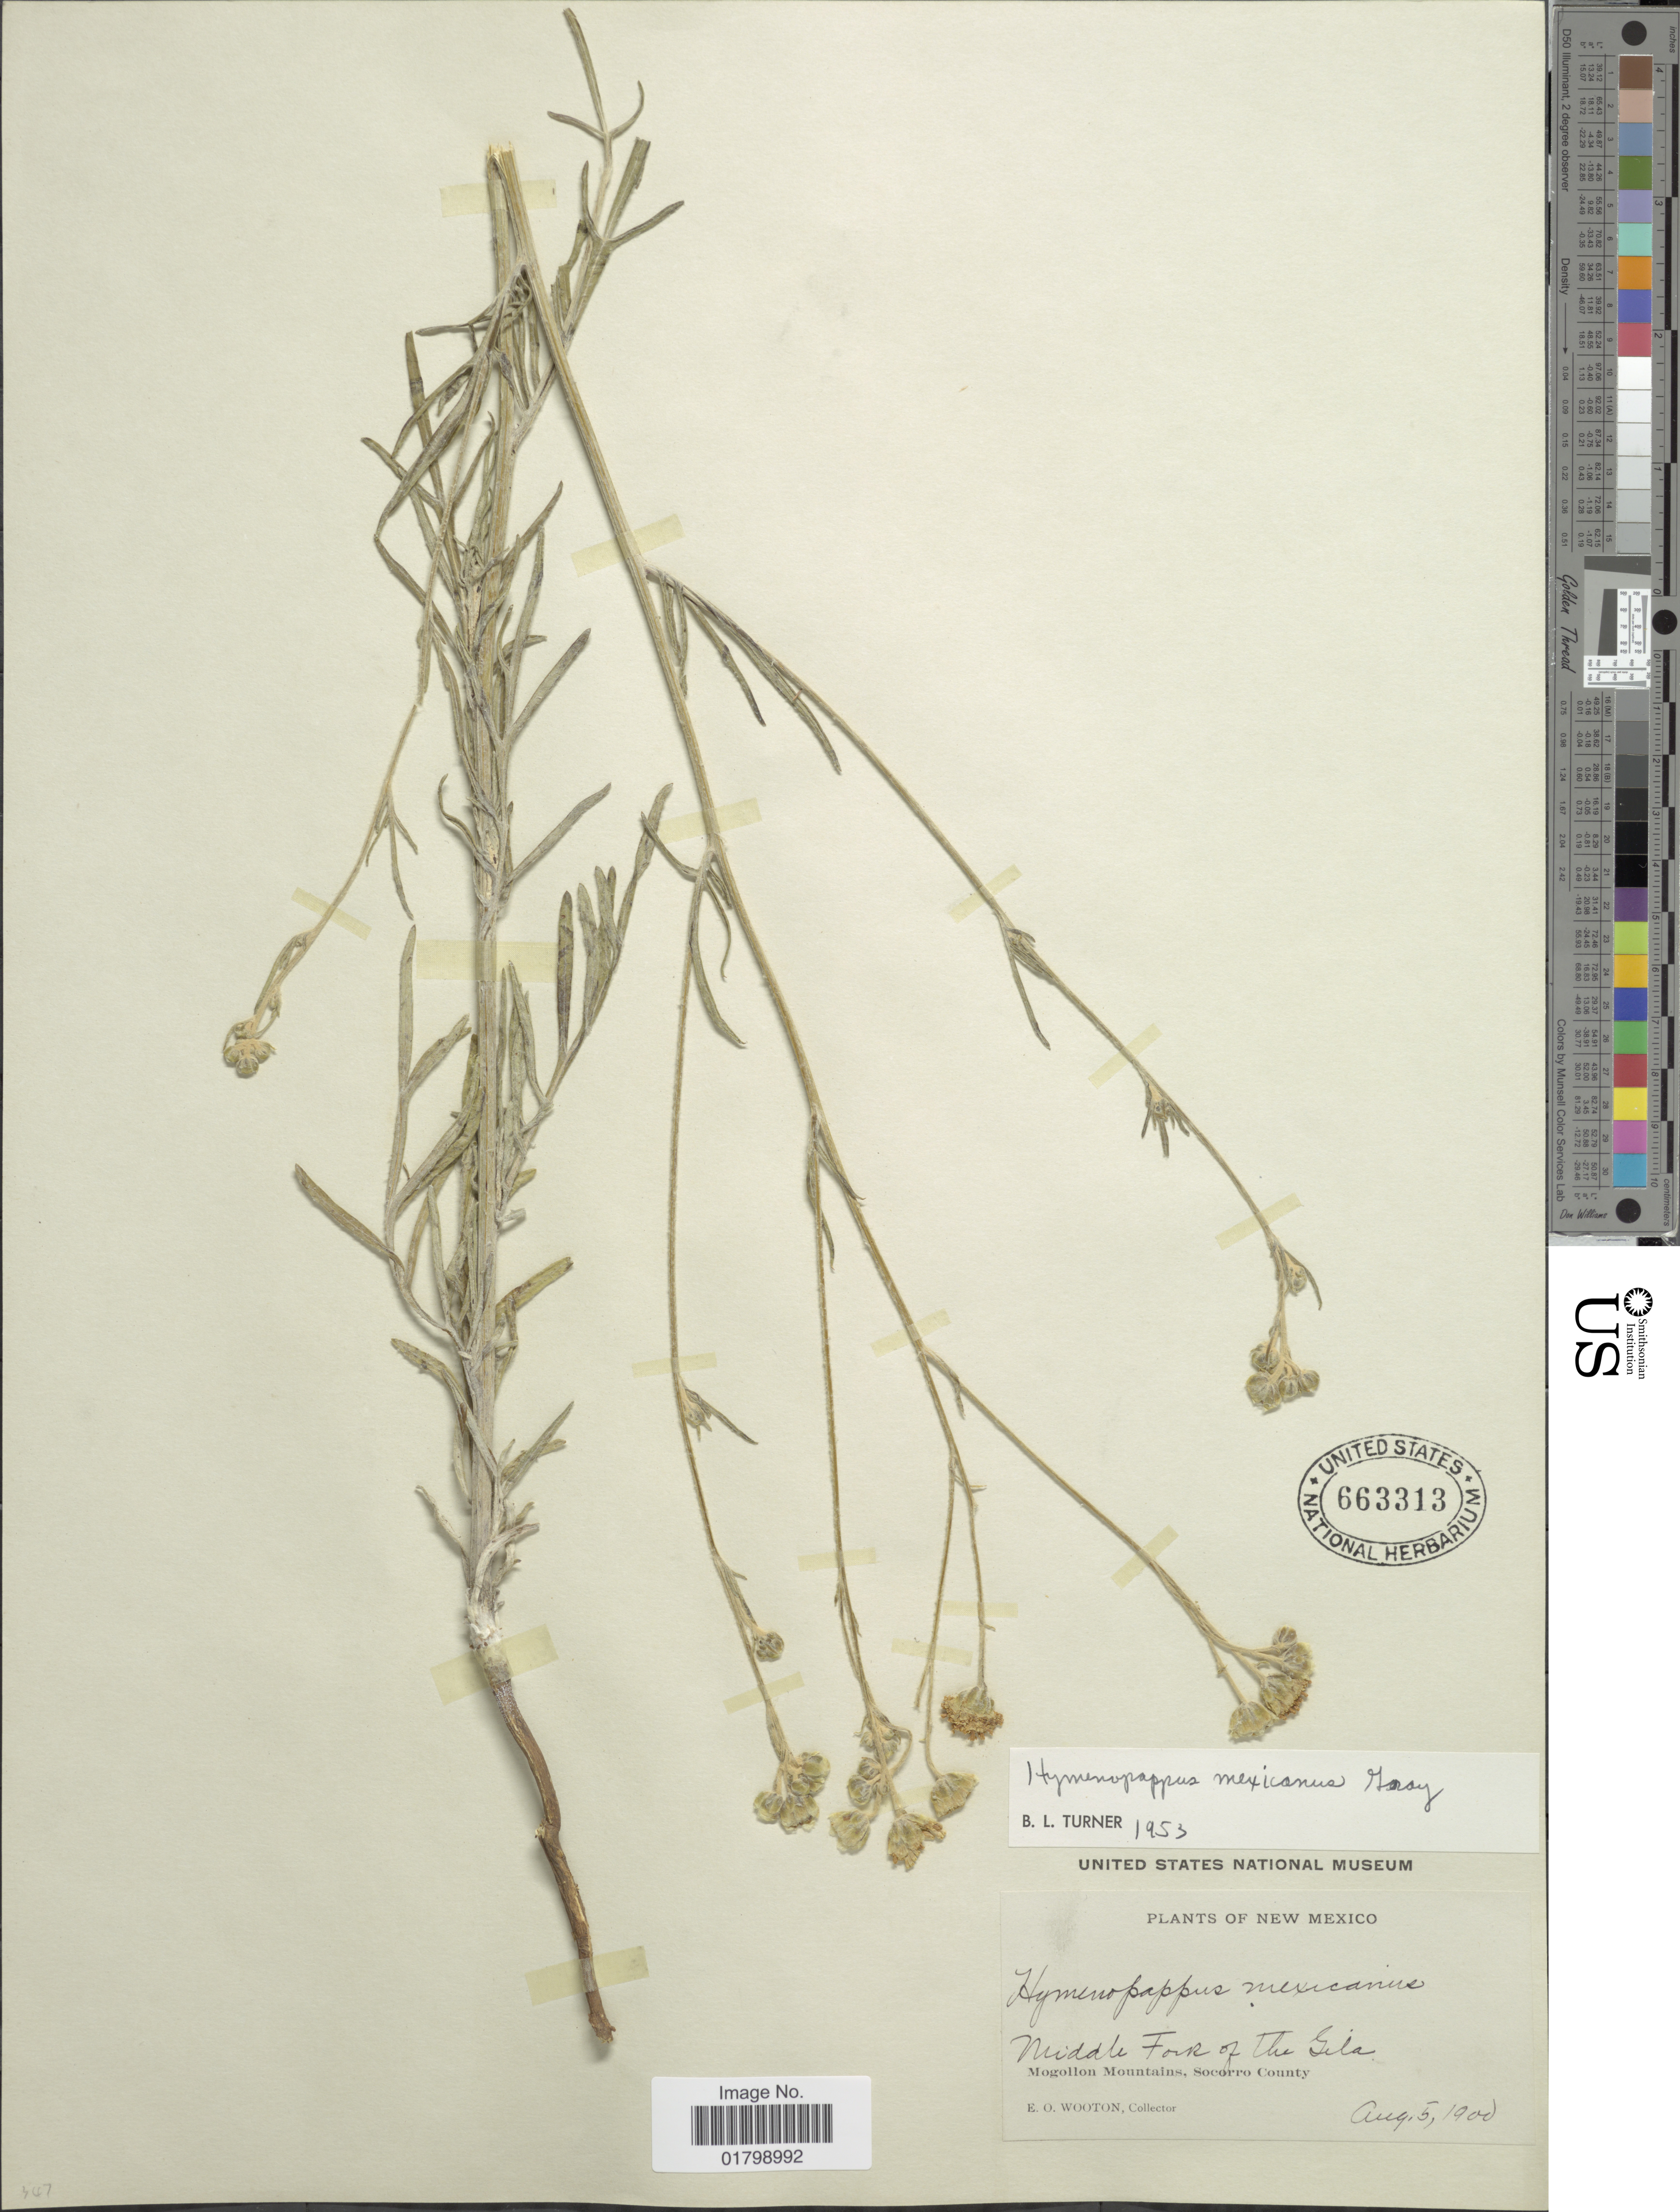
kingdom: Plantae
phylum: Tracheophyta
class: Magnoliopsida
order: Asterales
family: Asteraceae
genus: Hymenopappus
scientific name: Hymenopappus mexicanus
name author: A. Gray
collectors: E. O. Wooton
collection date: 1900-08-05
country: United States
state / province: New Mexico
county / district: Socorro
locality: Middle Fork of the Gila, Mogollon Mountains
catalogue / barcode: US 663313